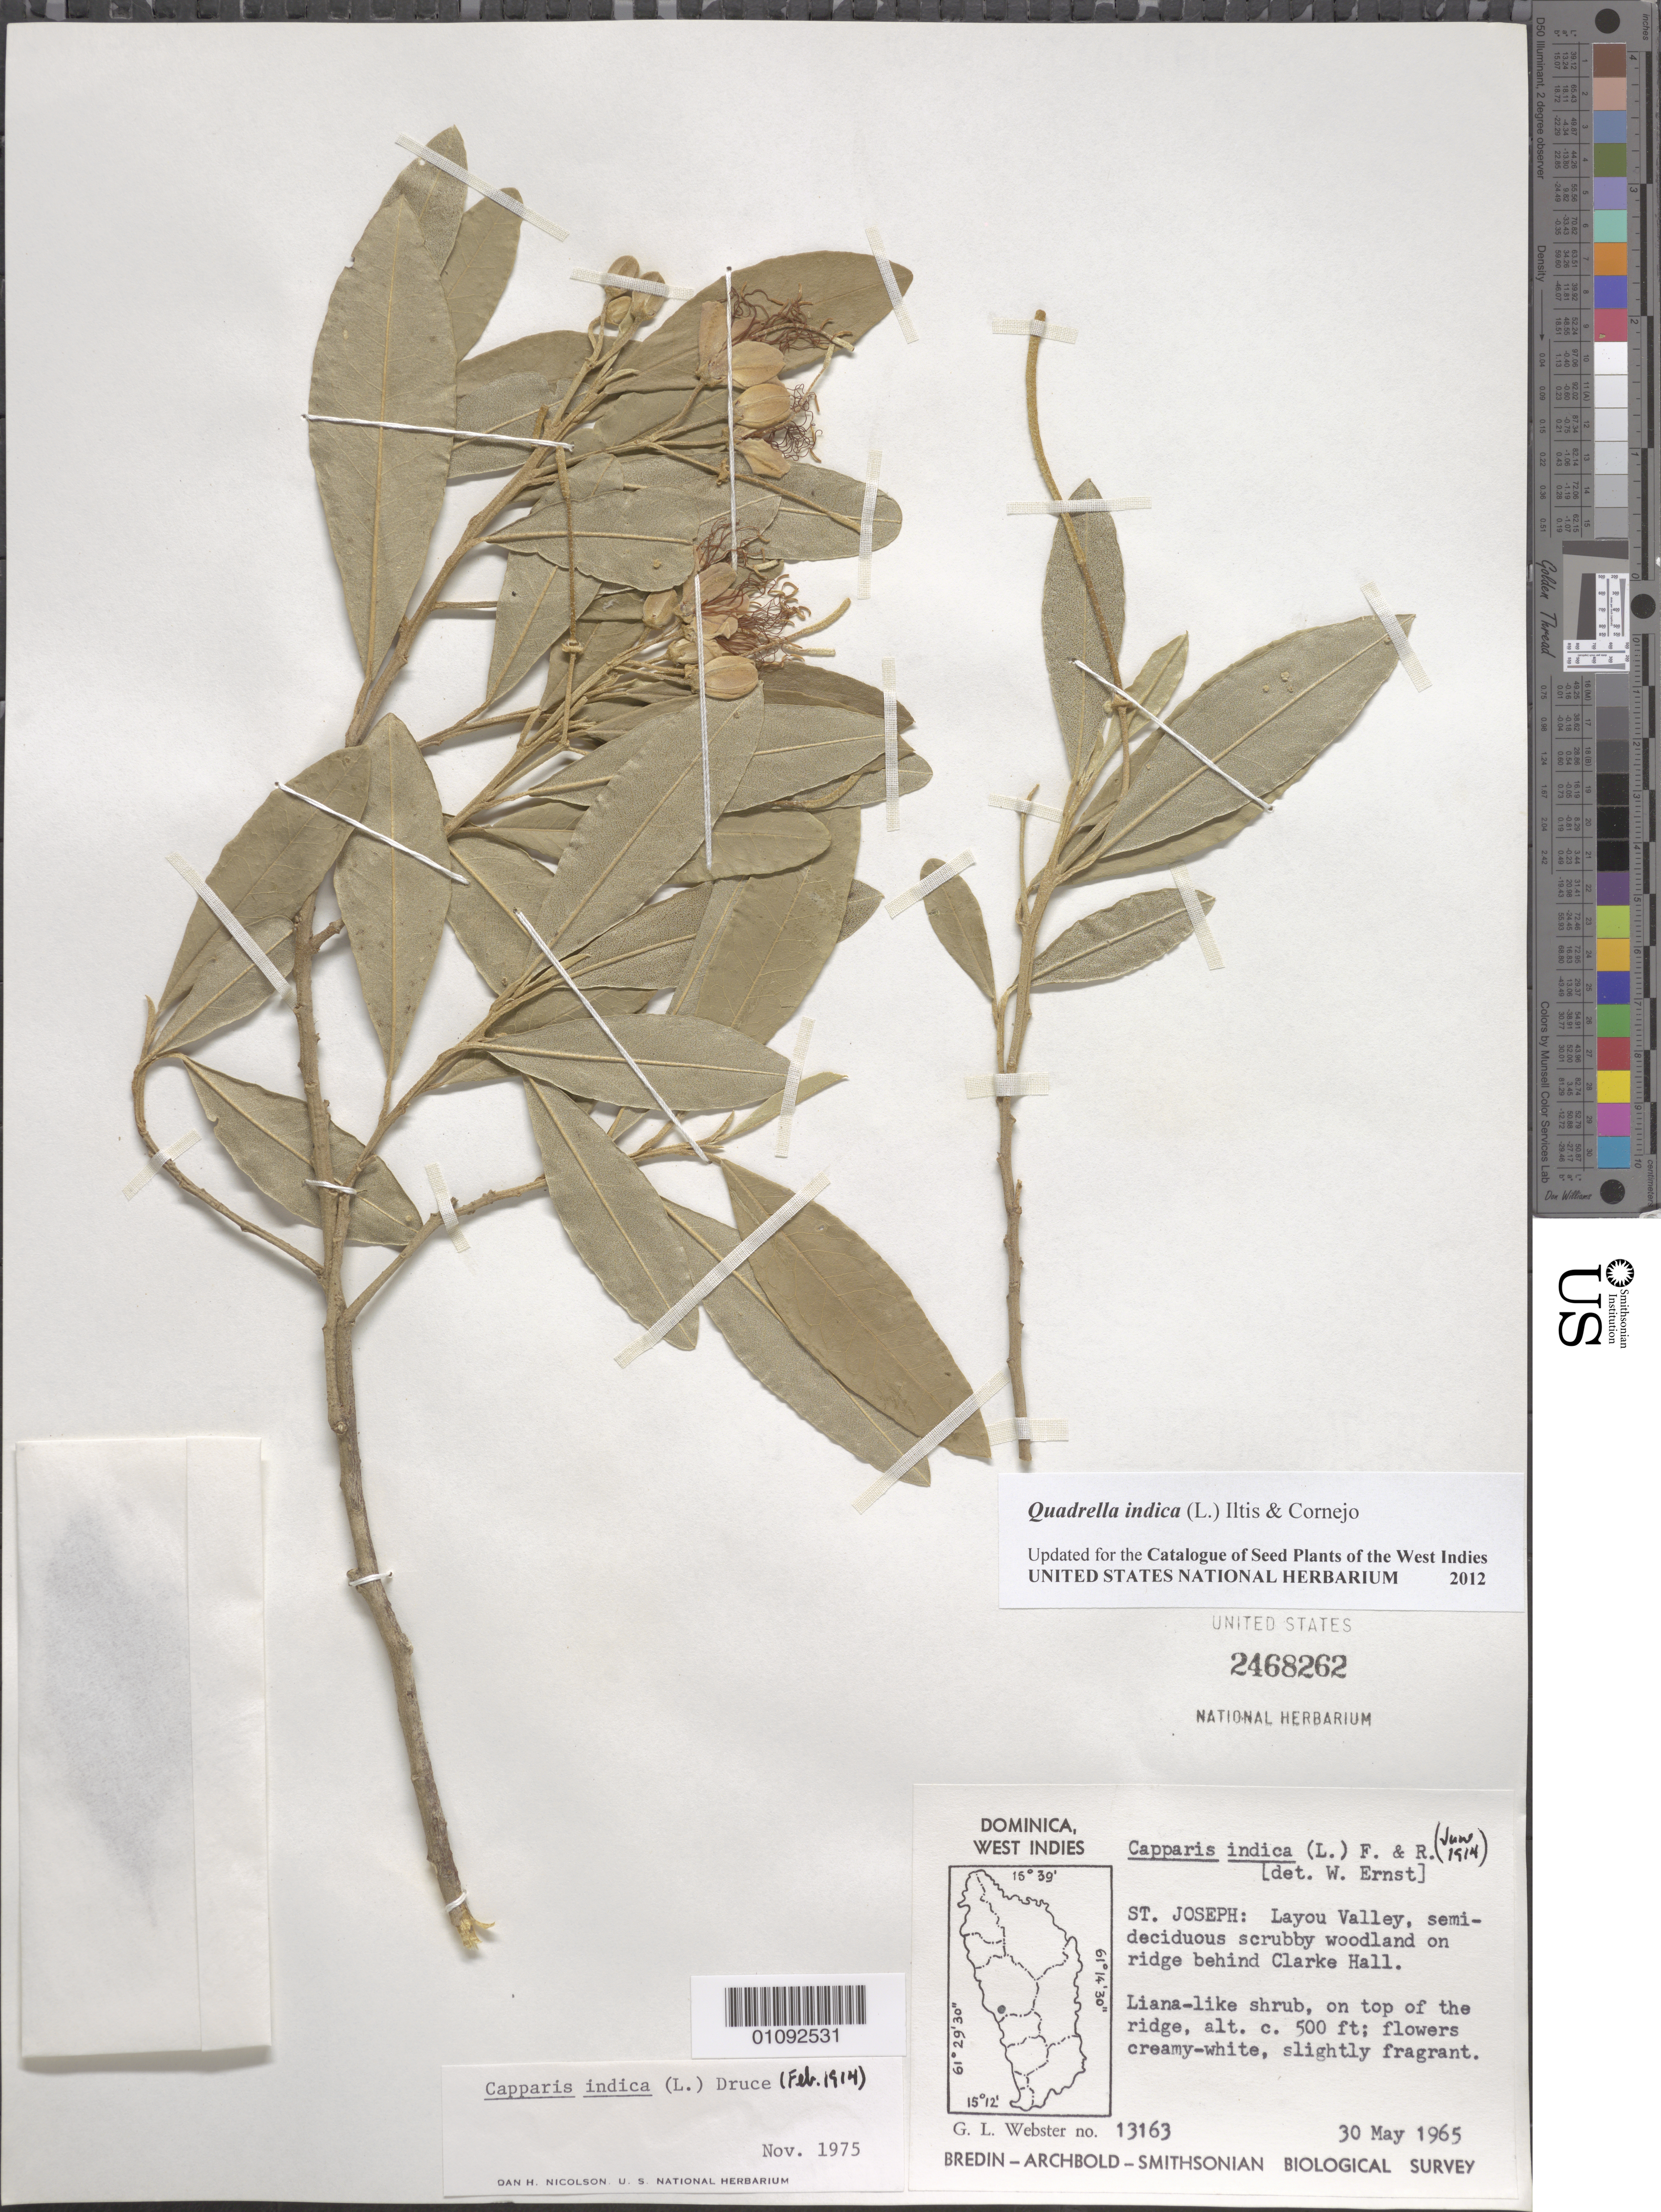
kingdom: Plantae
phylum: Tracheophyta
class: Magnoliopsida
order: Brassicales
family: Capparaceae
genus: Quadrella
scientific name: Quadrella indica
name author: (L.) Iltis & Cornejo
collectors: G. L. Webster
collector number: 13163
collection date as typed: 30 May 1965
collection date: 1965-05-30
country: Dominica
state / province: St. Joseph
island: Dominica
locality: Layou Valley, on ridge behind Clarke Hall.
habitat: Semi-deciduous scrubby woodland.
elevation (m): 152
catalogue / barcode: US 2468262